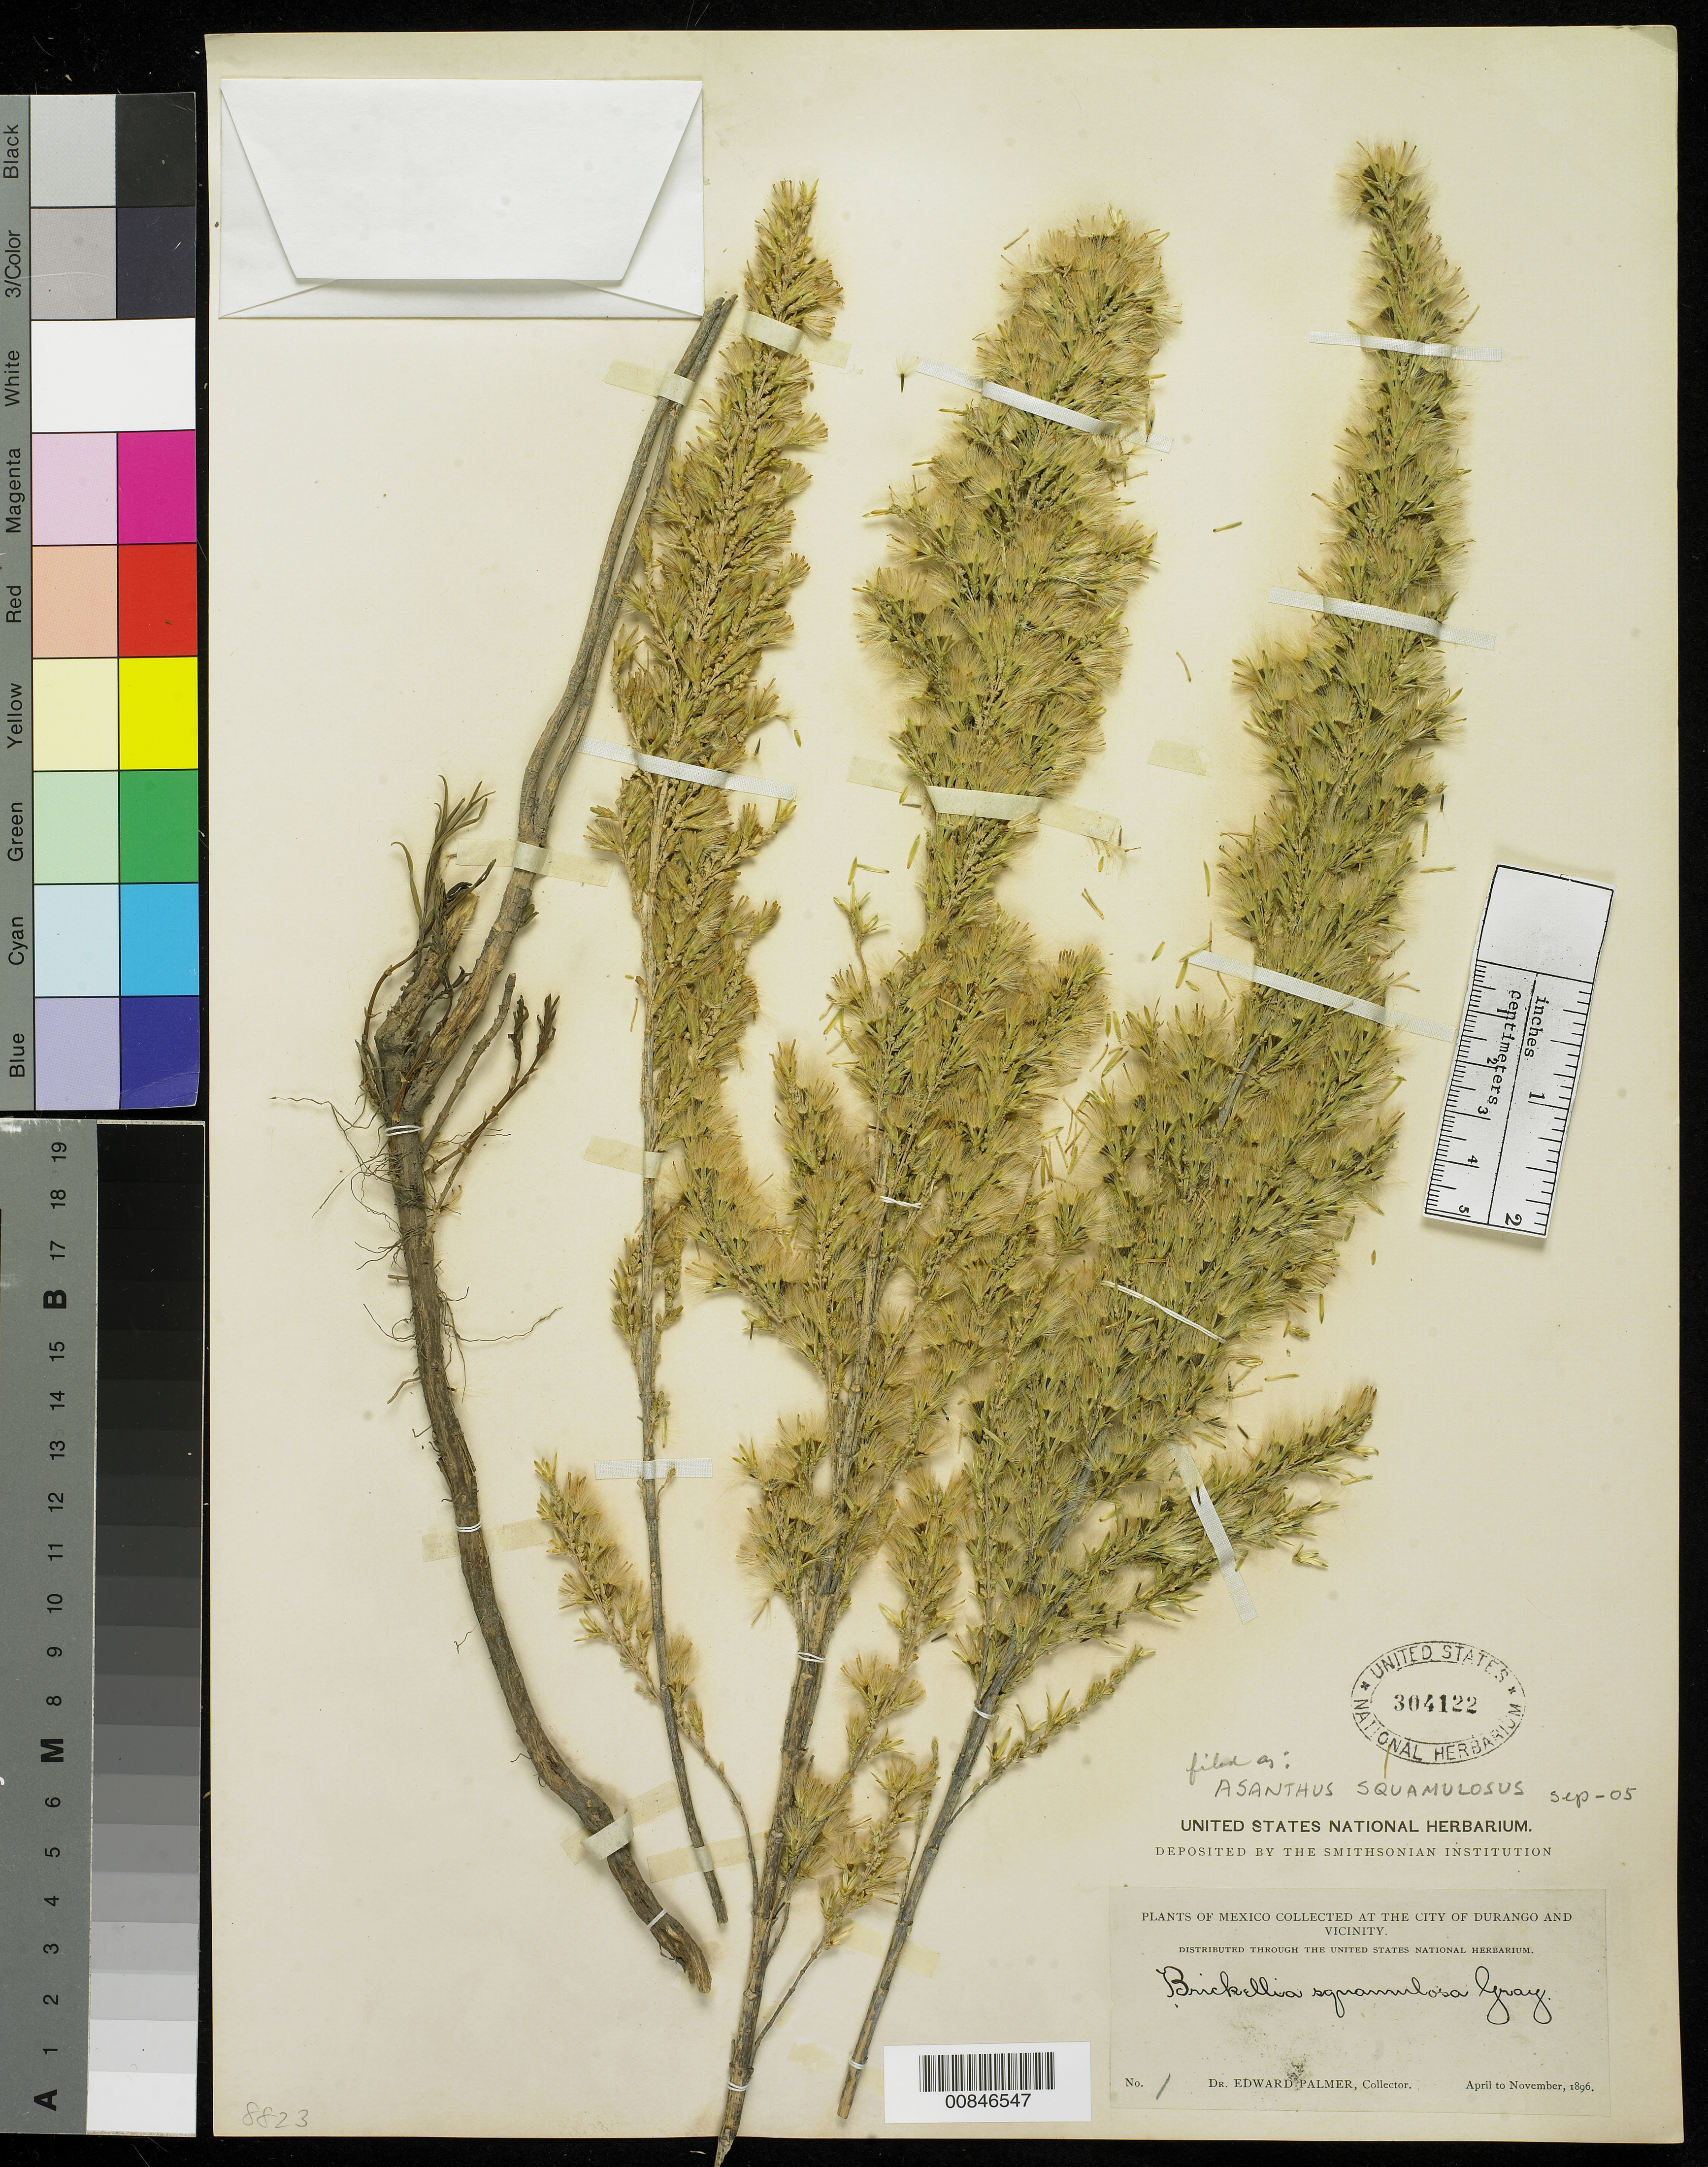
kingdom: Plantae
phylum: Tracheophyta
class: Magnoliopsida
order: Asterales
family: Asteraceae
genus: Asanthus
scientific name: Asanthus squamulosus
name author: (A. Gray) R.M. King & H. Rob.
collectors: E. Palmer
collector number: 1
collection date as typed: Apr 1896 to -- Nov 1896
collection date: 1896-04/1896-11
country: Mexico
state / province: Durango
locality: City of Durango and vicinity.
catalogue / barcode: US 304122